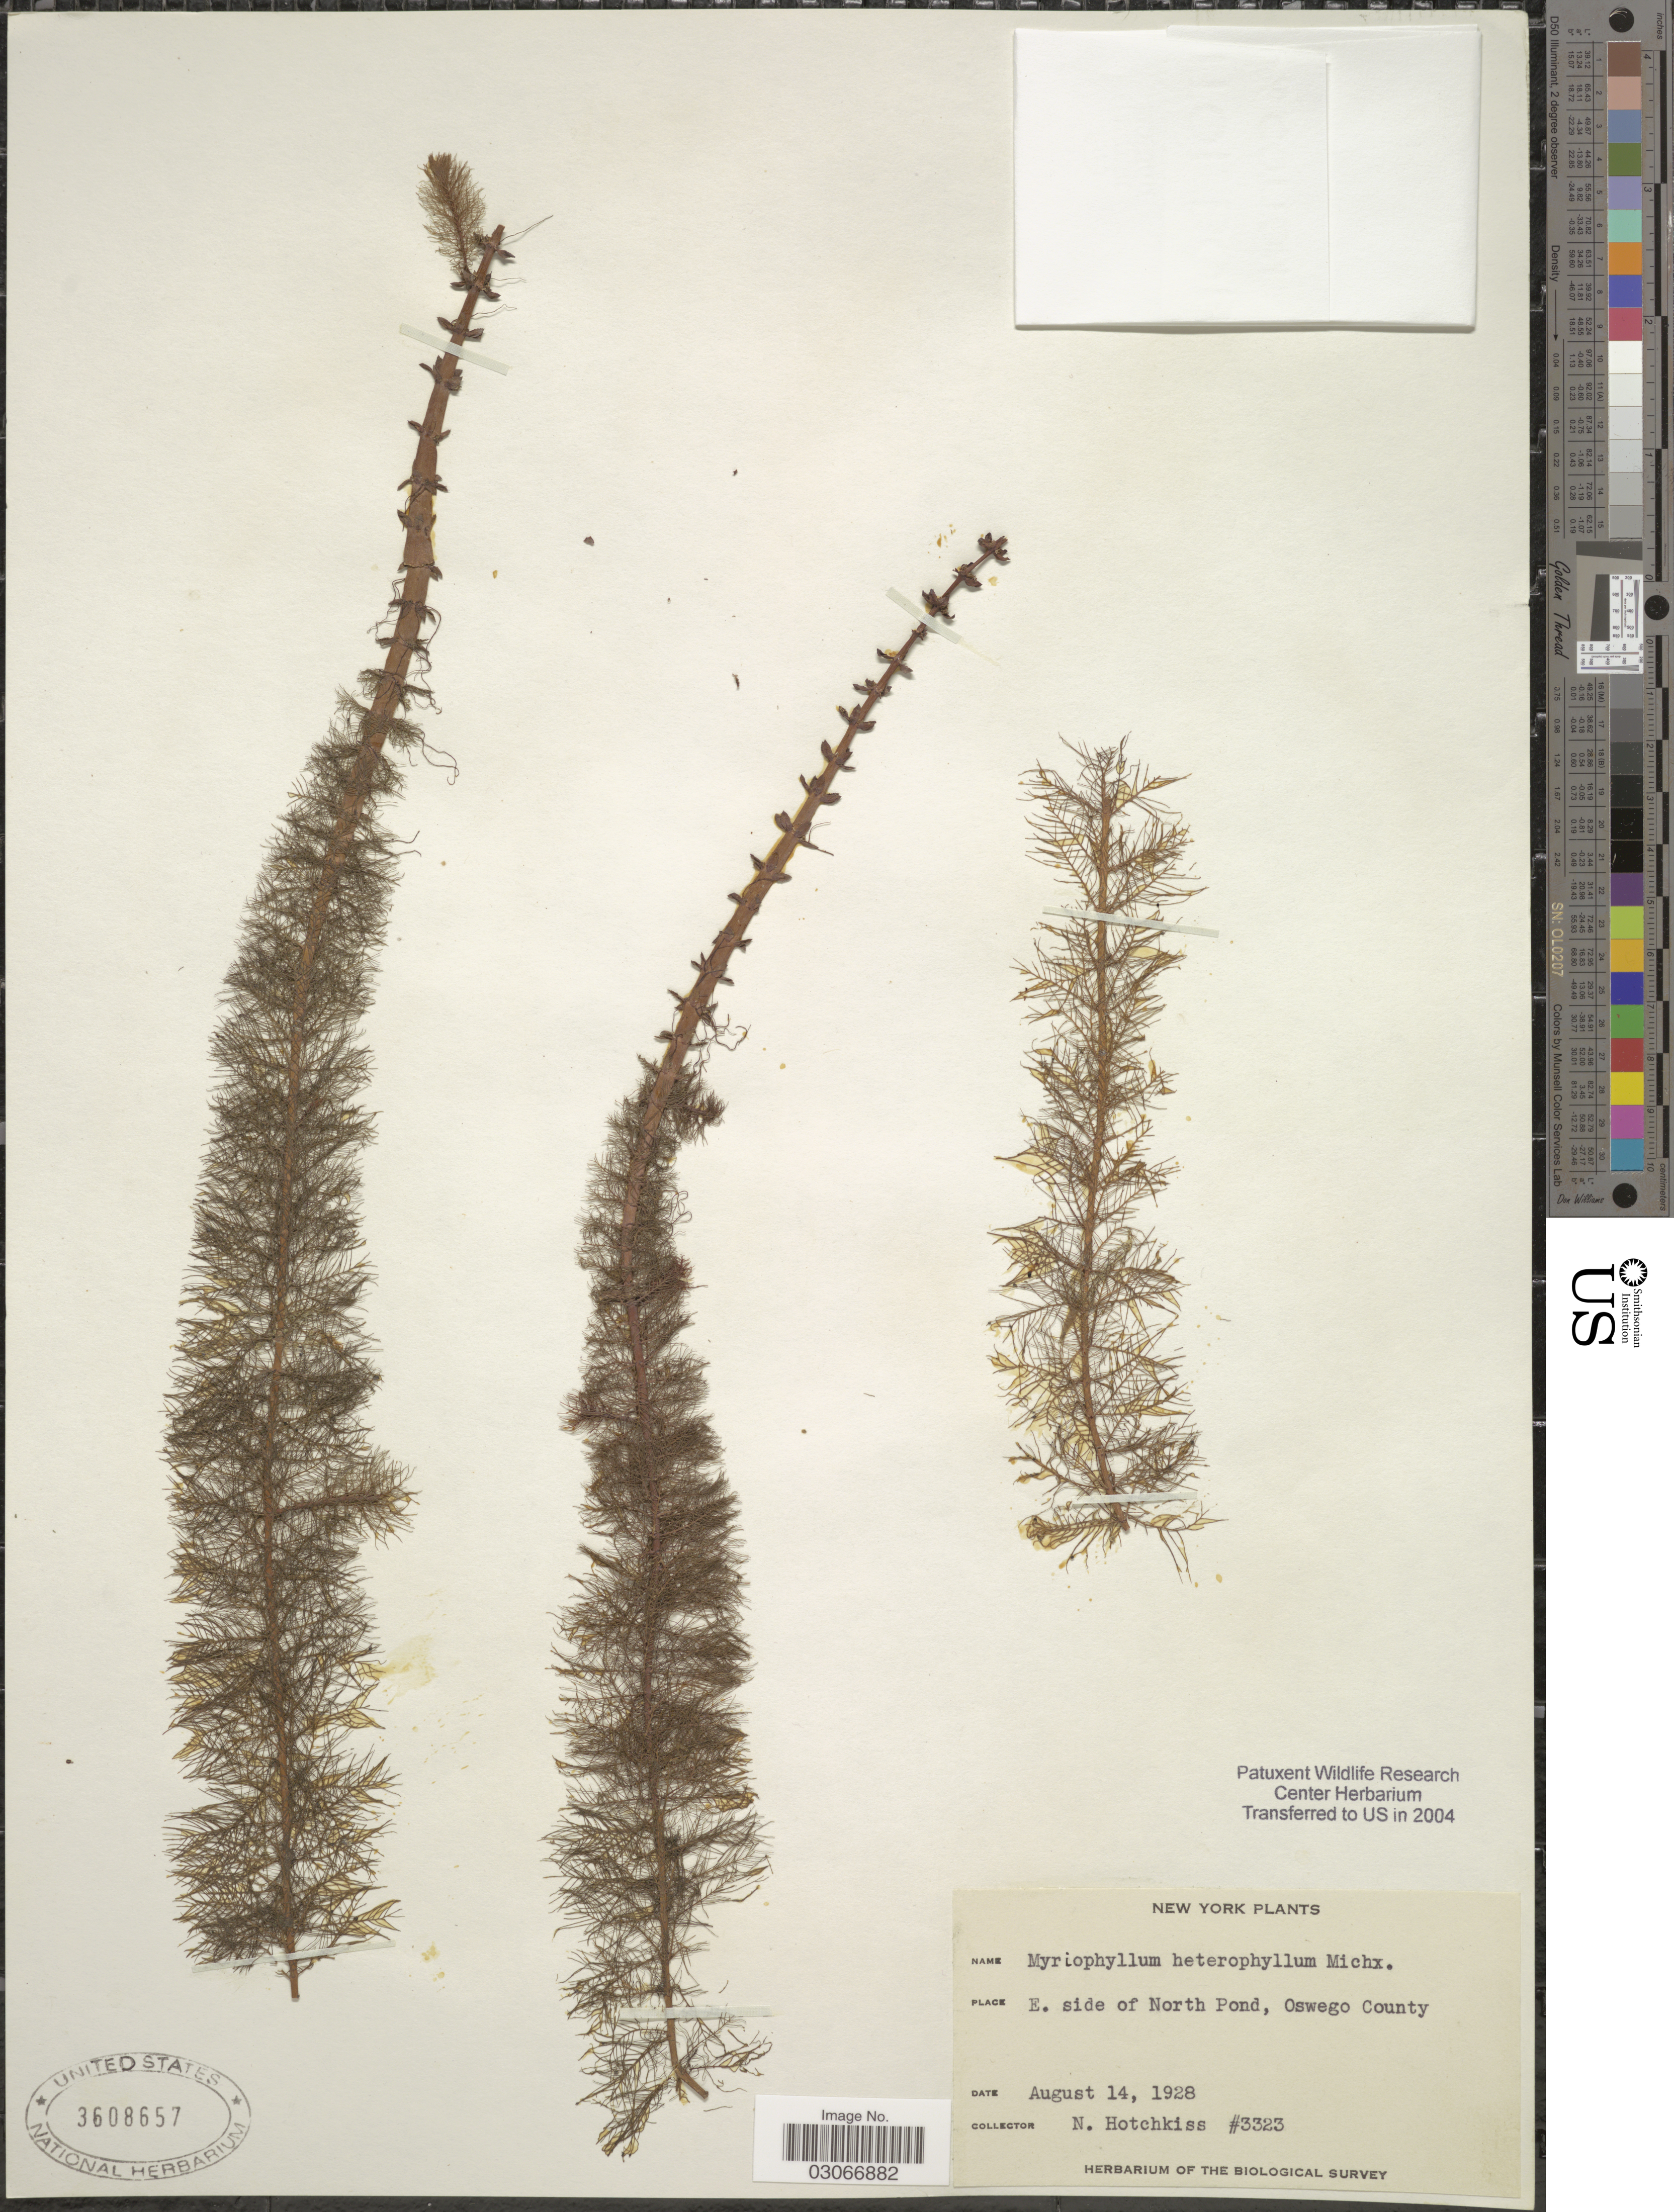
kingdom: Plantae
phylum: Tracheophyta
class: Magnoliopsida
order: Saxifragales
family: Haloragaceae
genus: Myriophyllum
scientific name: Myriophyllum heterophyllum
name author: Michx.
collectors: N. Hotchkiss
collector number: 3323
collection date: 1928-08-14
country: United States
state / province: New York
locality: E. side of North Pond, Oswego County.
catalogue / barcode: US 3608657